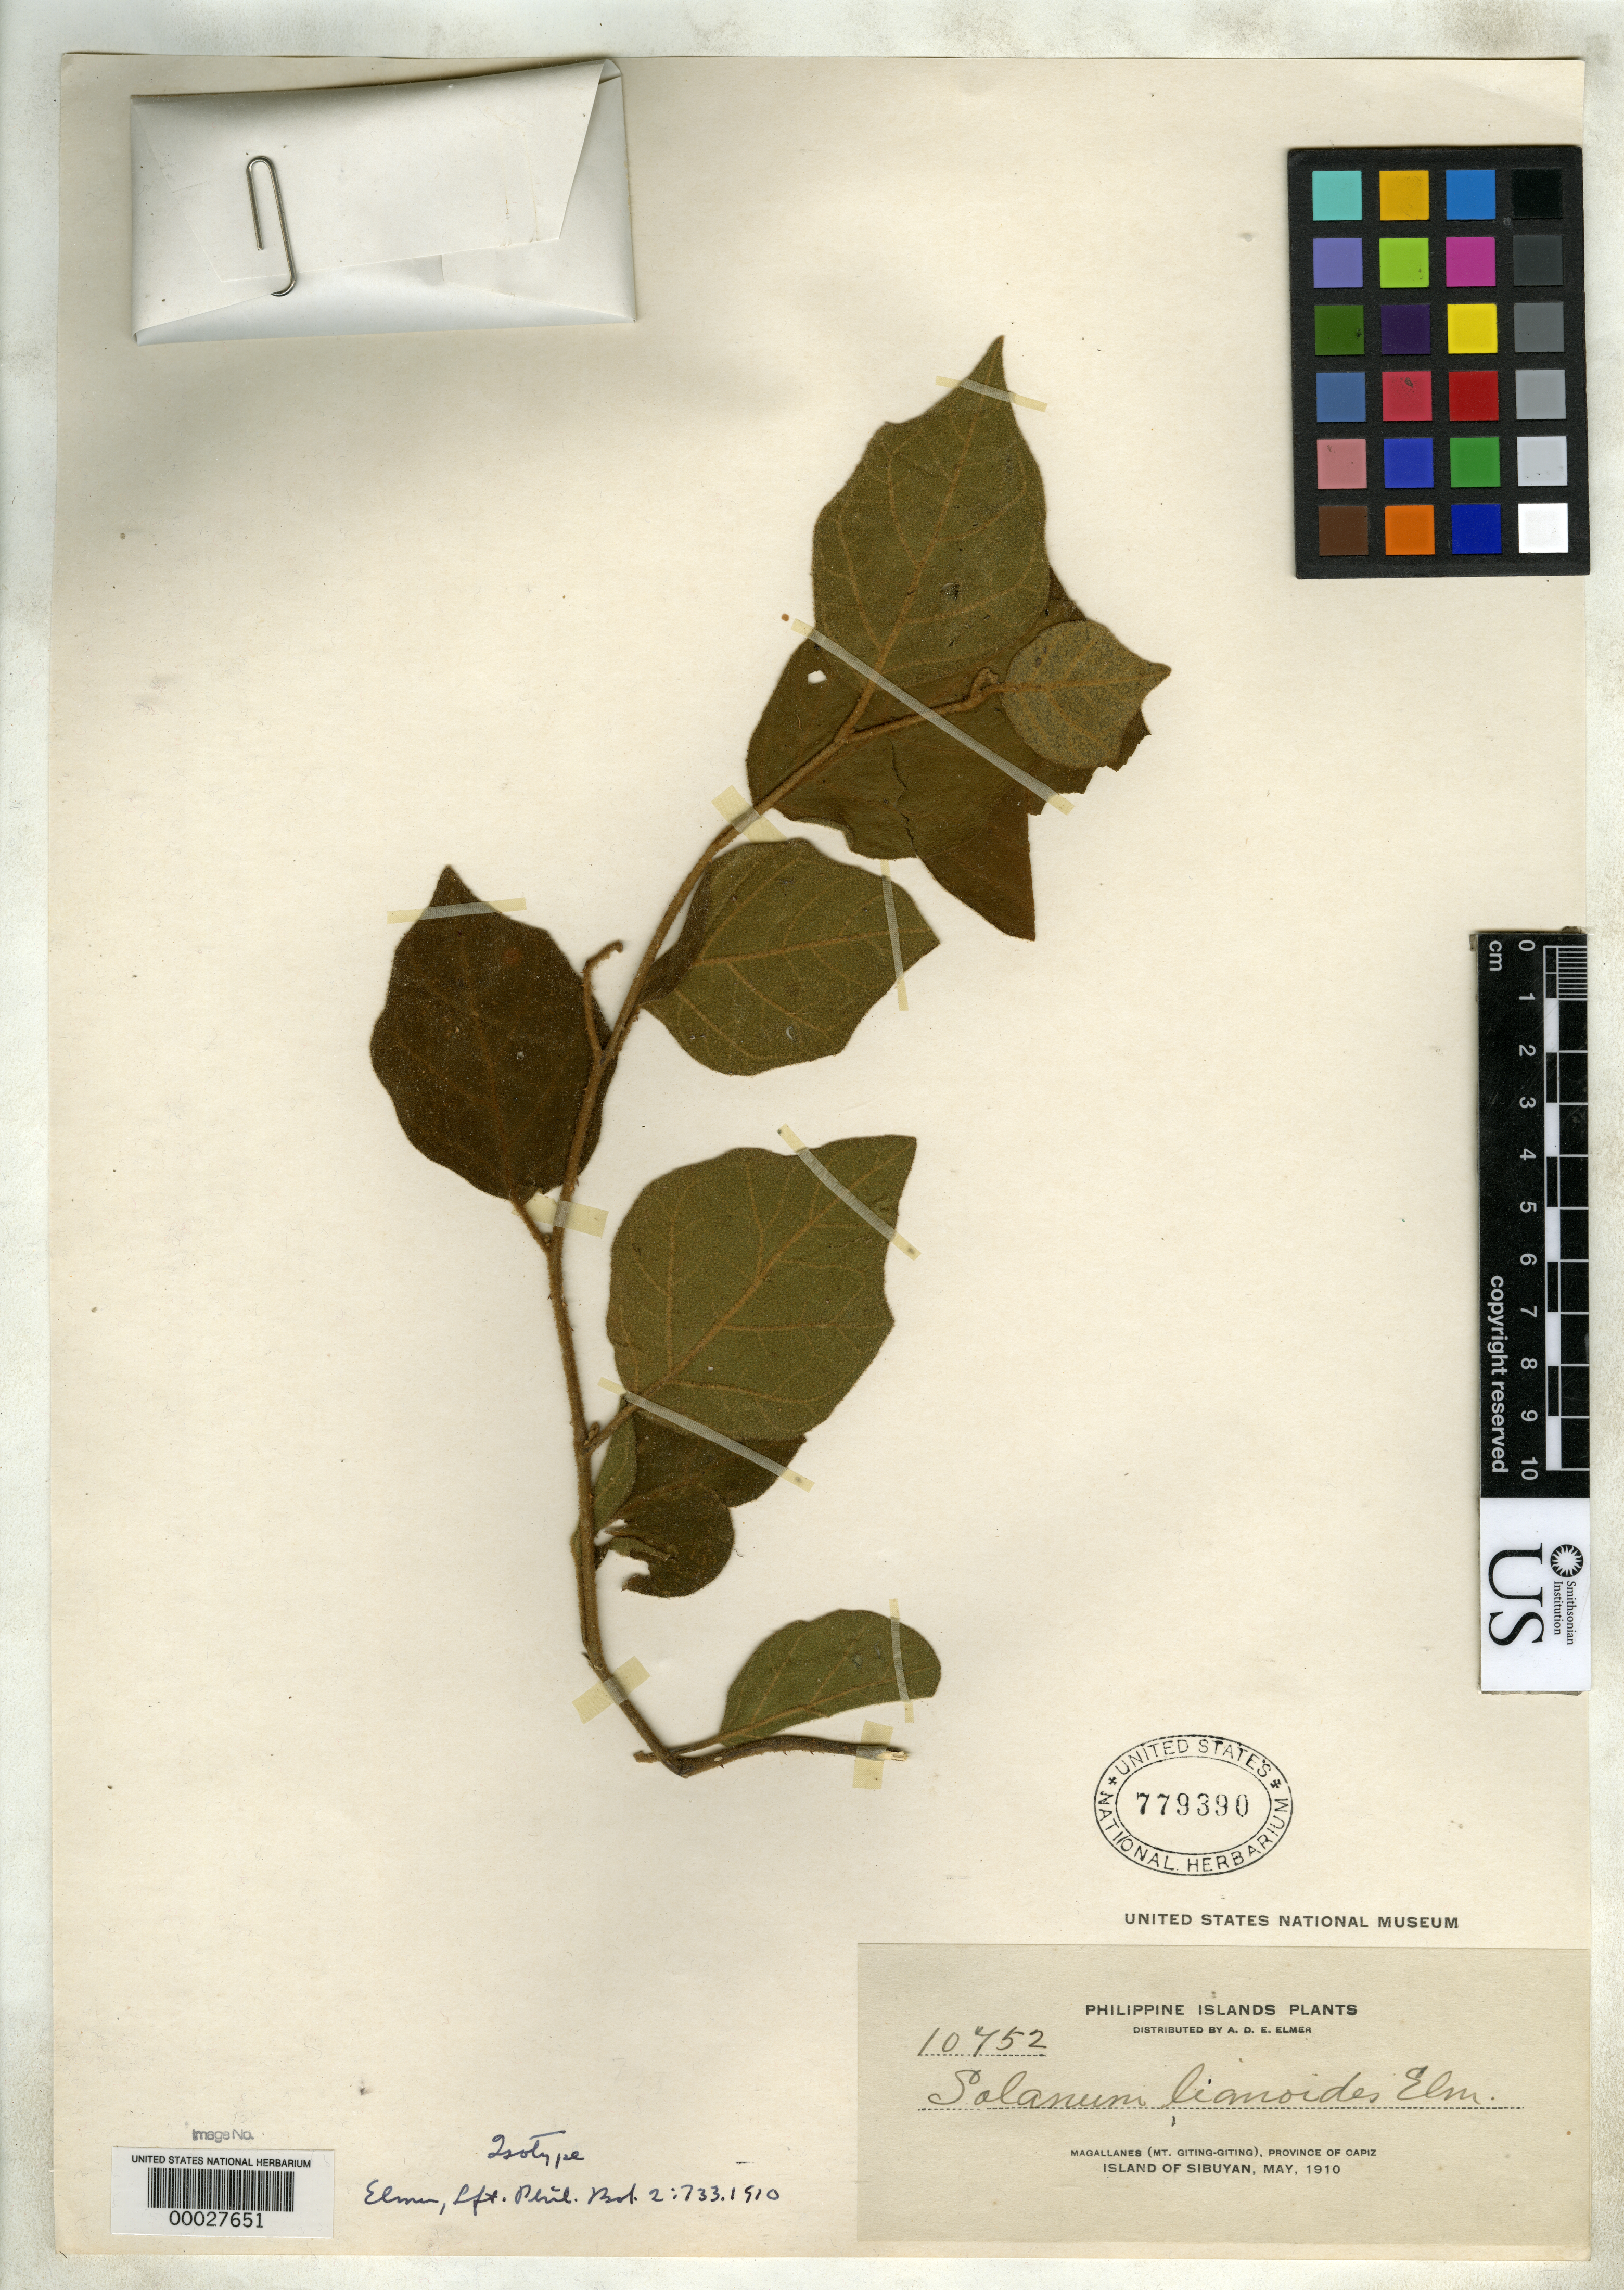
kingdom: Plantae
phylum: Tracheophyta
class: Magnoliopsida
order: Solanales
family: Solanaceae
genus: Solanum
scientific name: Solanum lianoides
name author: Elmer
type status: Isotype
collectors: A. D. E. Elmer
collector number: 10752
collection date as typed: May 1910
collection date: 1910-05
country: Philippines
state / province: Mimaropa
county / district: Romblon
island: Sibuyan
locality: Magallanes, Mt. Giting-Giting.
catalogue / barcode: US 779390